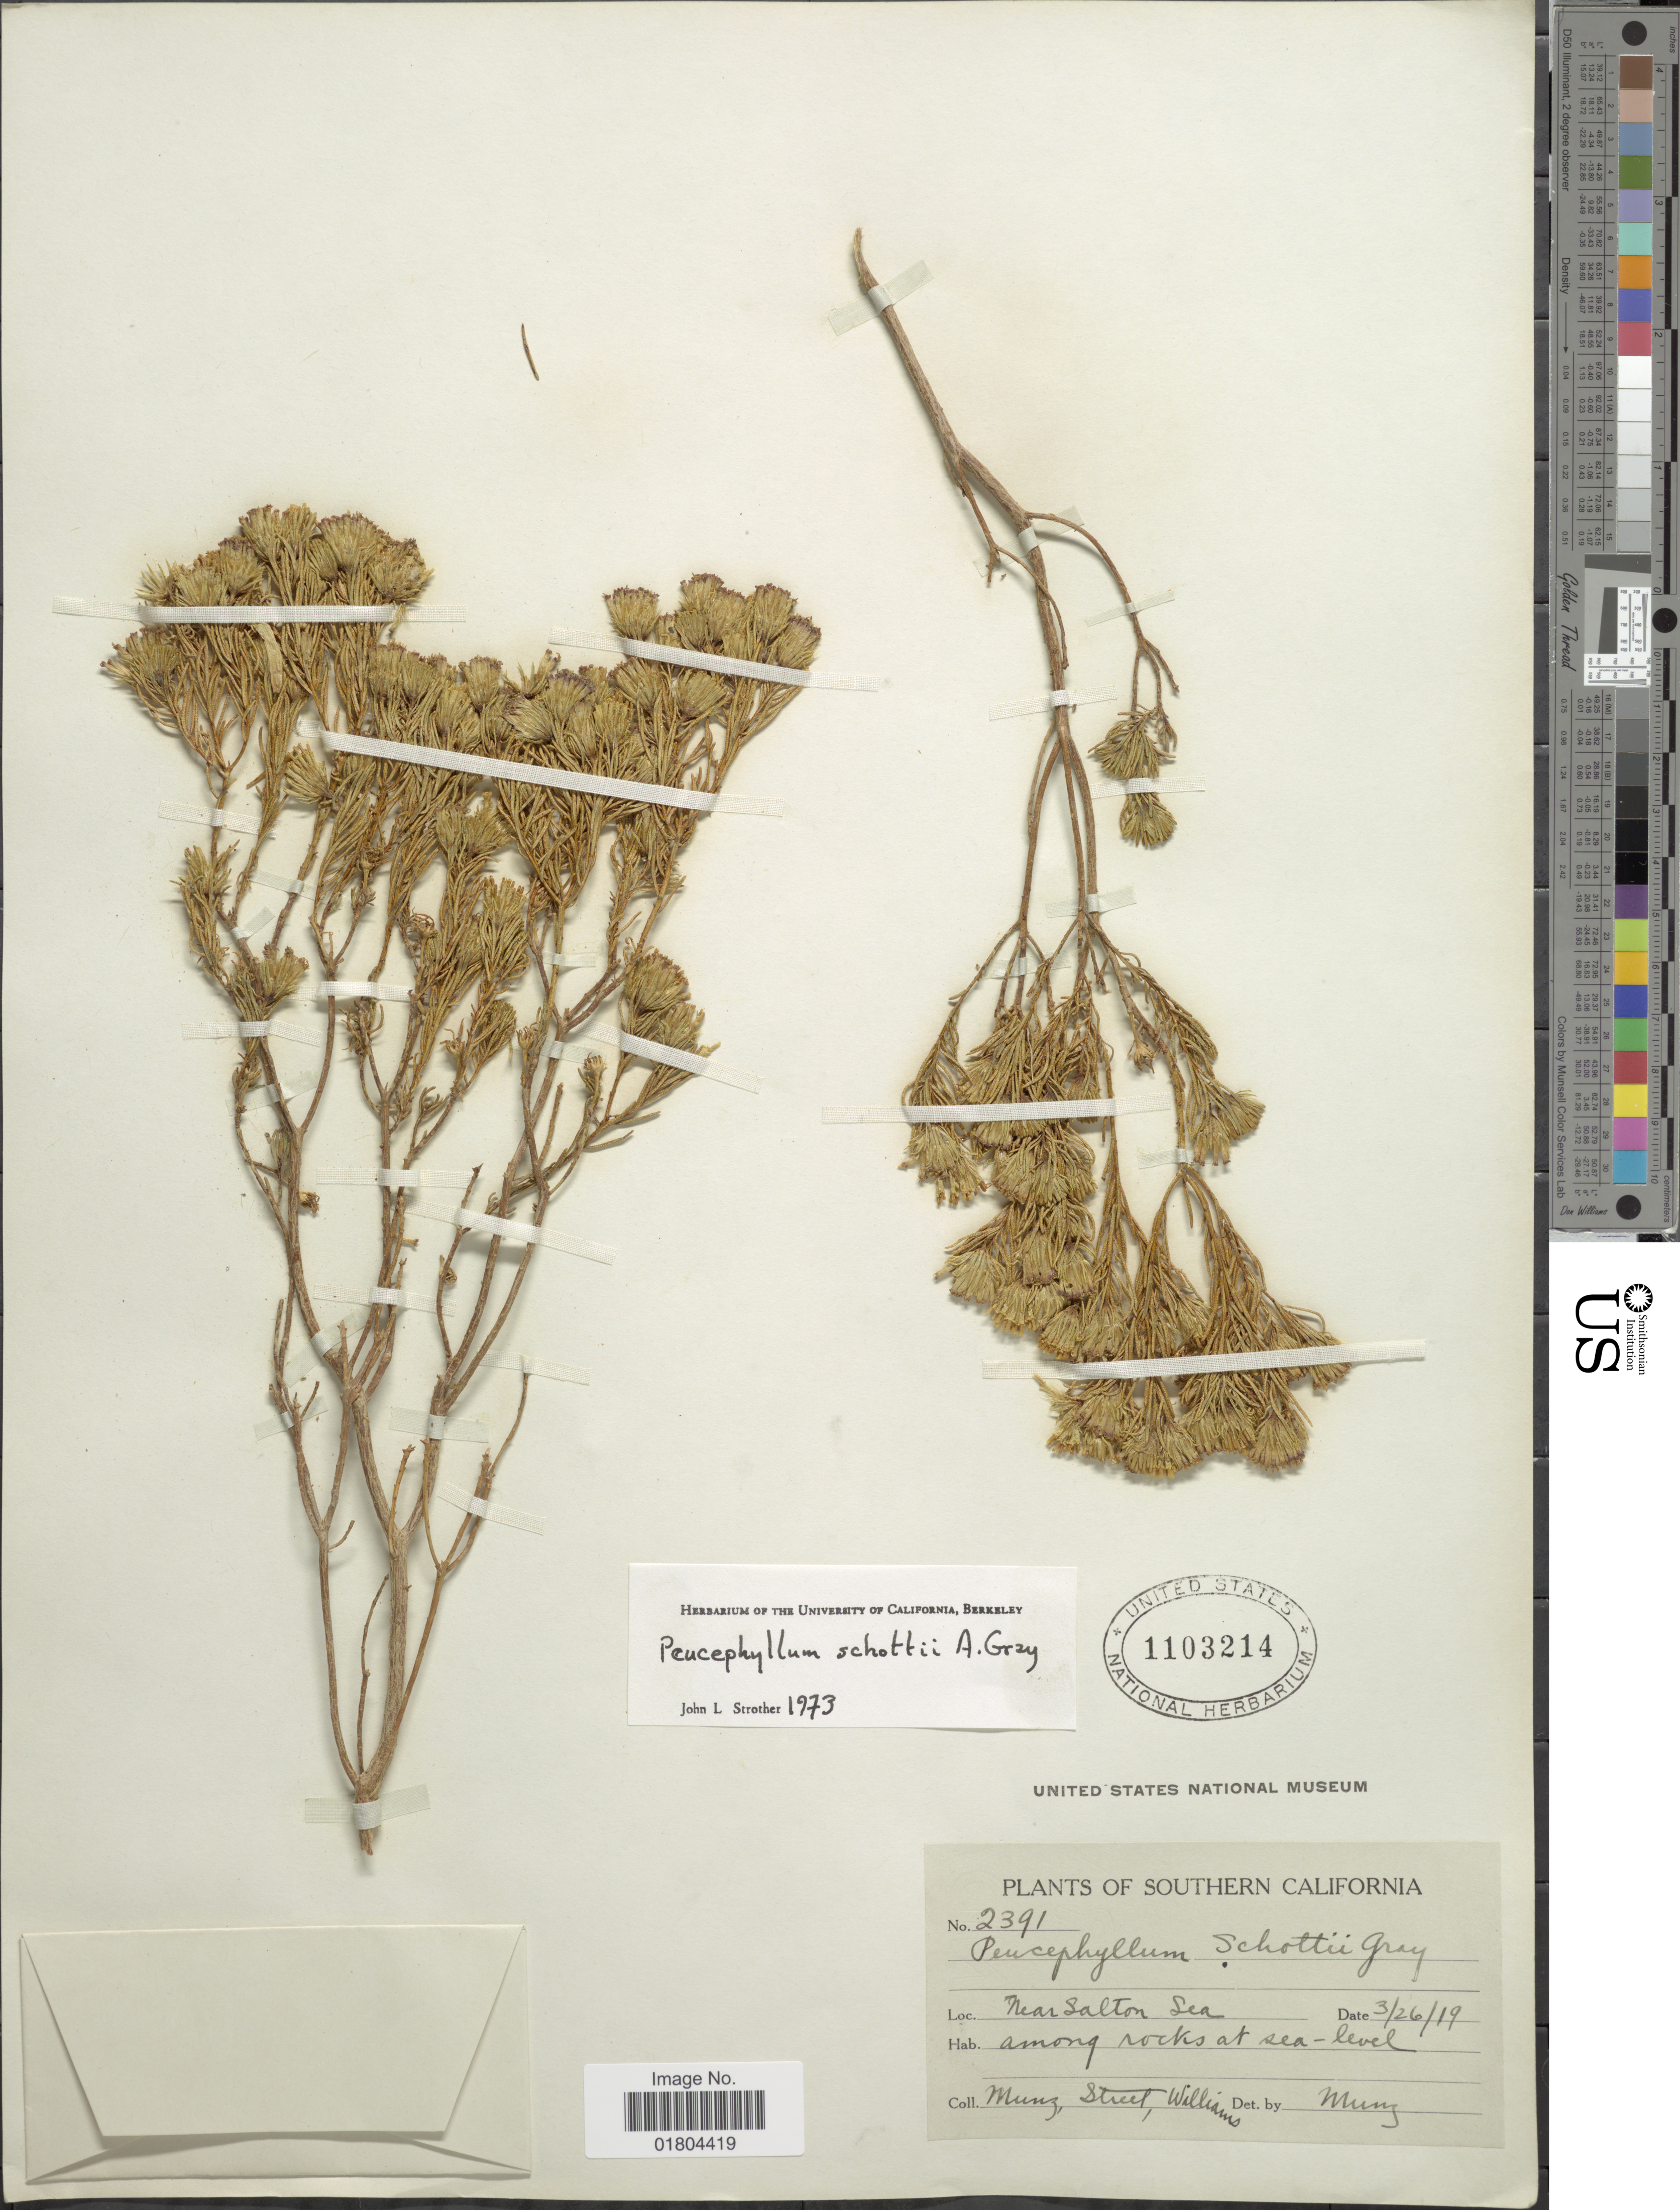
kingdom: Plantae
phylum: Tracheophyta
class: Magnoliopsida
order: Asterales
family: Asteraceae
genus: Peucephyllum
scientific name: Peucephyllum schottii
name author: A. Gray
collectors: -. Munz, -. Street & -- Williams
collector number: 2391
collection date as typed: Transcribed d/m/y: 26/3/19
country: United States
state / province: California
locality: Southern California, Near Salton Sea, among rocks at sea-level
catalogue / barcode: US 1103214